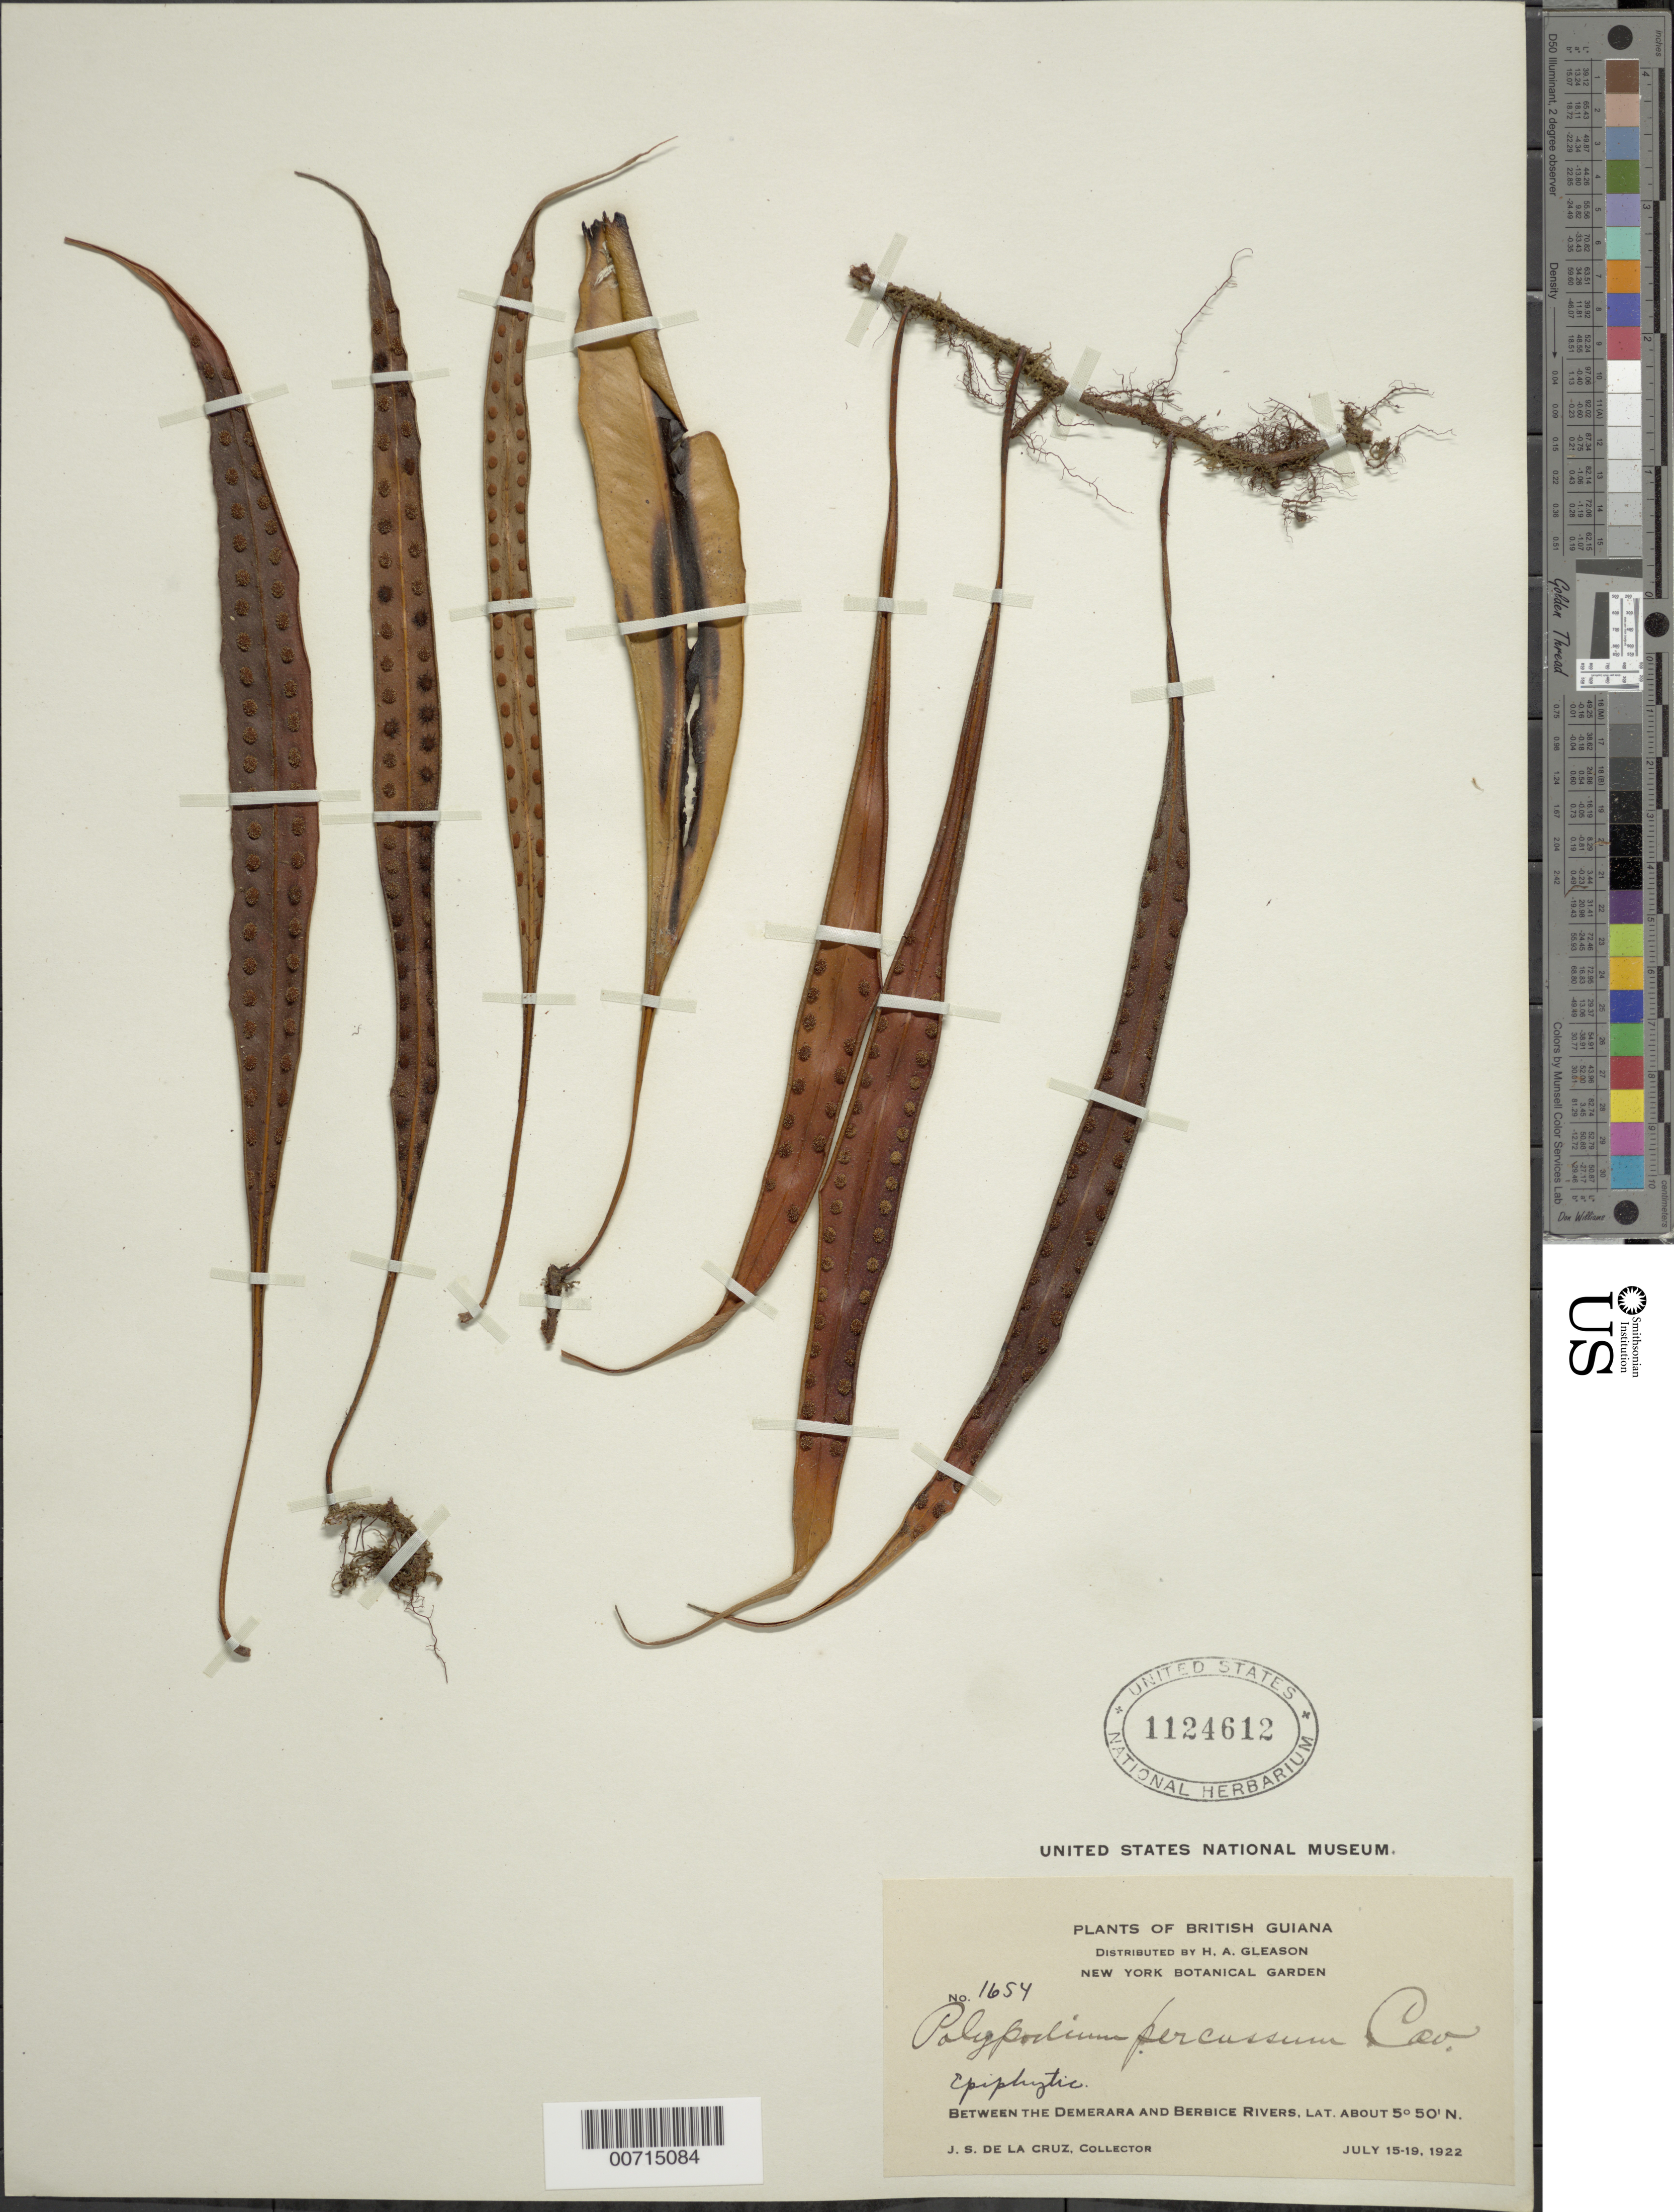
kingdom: Plantae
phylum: Tracheophyta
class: Polypodiopsida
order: Polypodiales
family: Polypodiaceae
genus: Microgramma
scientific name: Microgramma percussa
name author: (Cav.) de la Sota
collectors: J. S. de la Cruz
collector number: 1654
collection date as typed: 15-Jul-22 to 19-Jul-22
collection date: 1922-07-15/1922-07-19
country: Guyana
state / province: U. Demerara-Berbice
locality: Demerara River to the Berbice River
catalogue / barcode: US 1124612